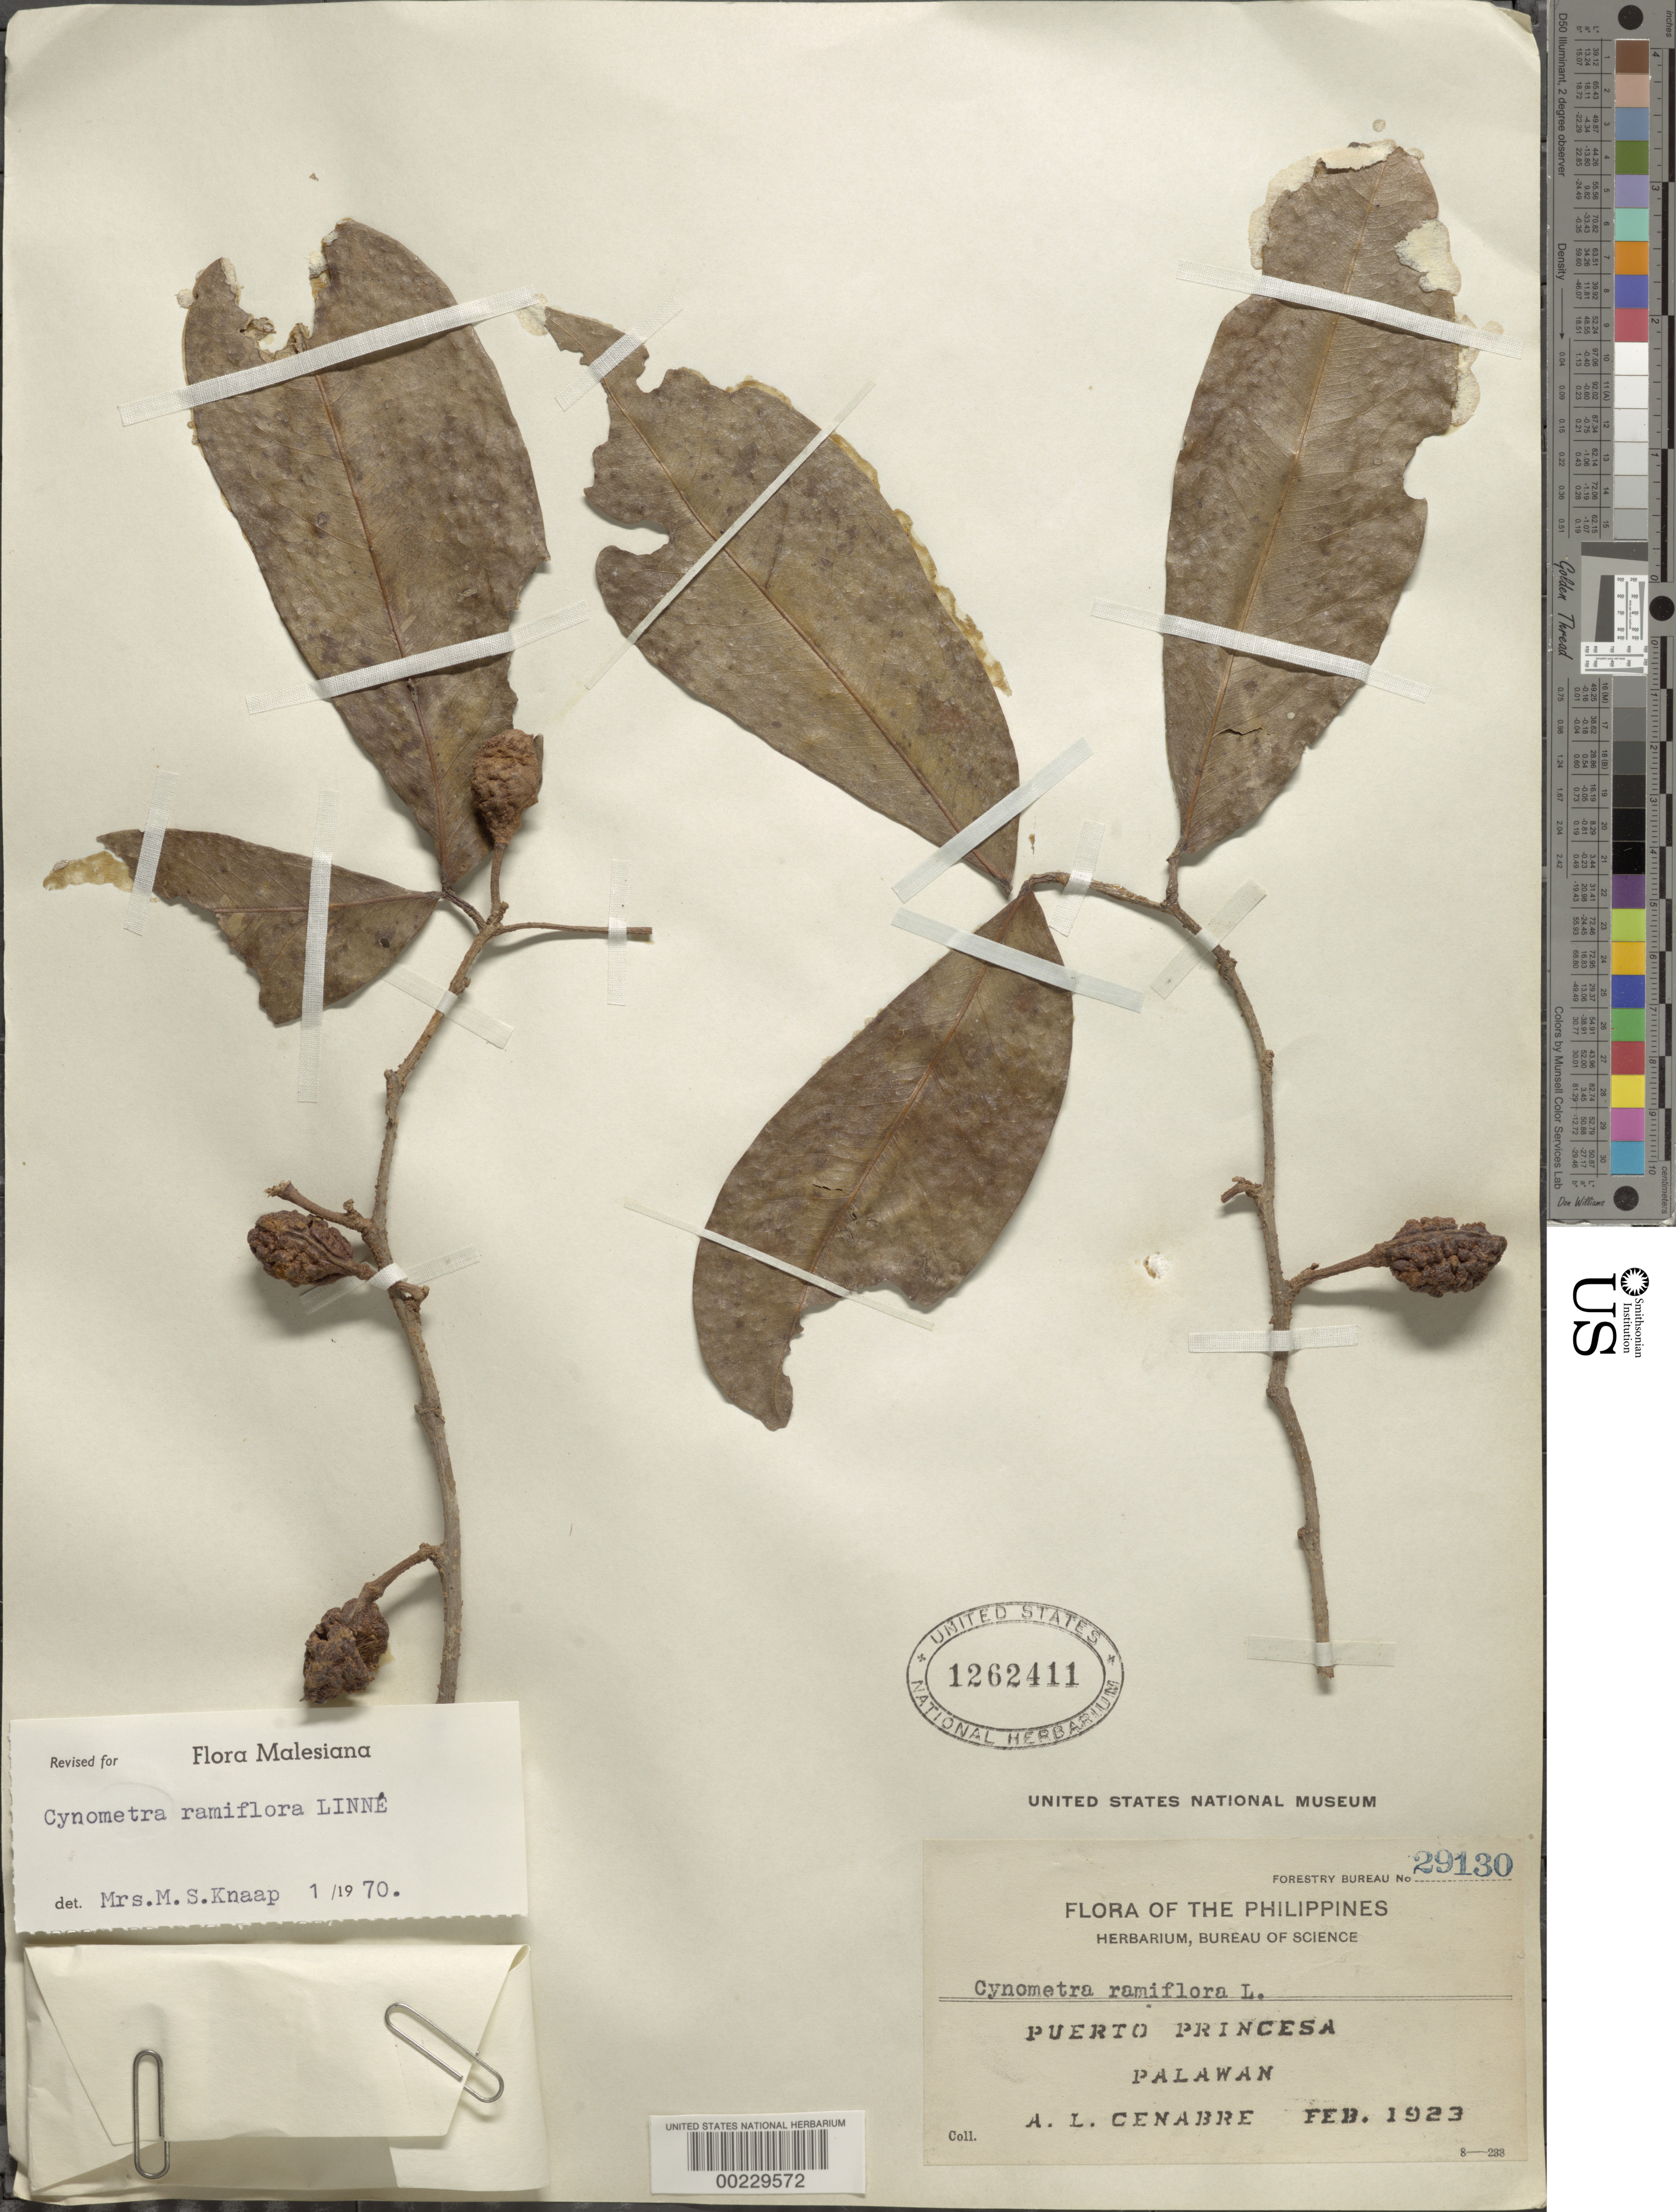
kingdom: Plantae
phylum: Tracheophyta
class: Magnoliopsida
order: Fabales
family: Fabaceae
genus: Cynometra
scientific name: Cynometra ramiflora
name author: L.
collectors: A. Cenabre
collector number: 29130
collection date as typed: Feb 1923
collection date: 1923-02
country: Philippines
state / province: Mimaropa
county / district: Palawan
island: Palawan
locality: Puerto princesa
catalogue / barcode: US 1262411